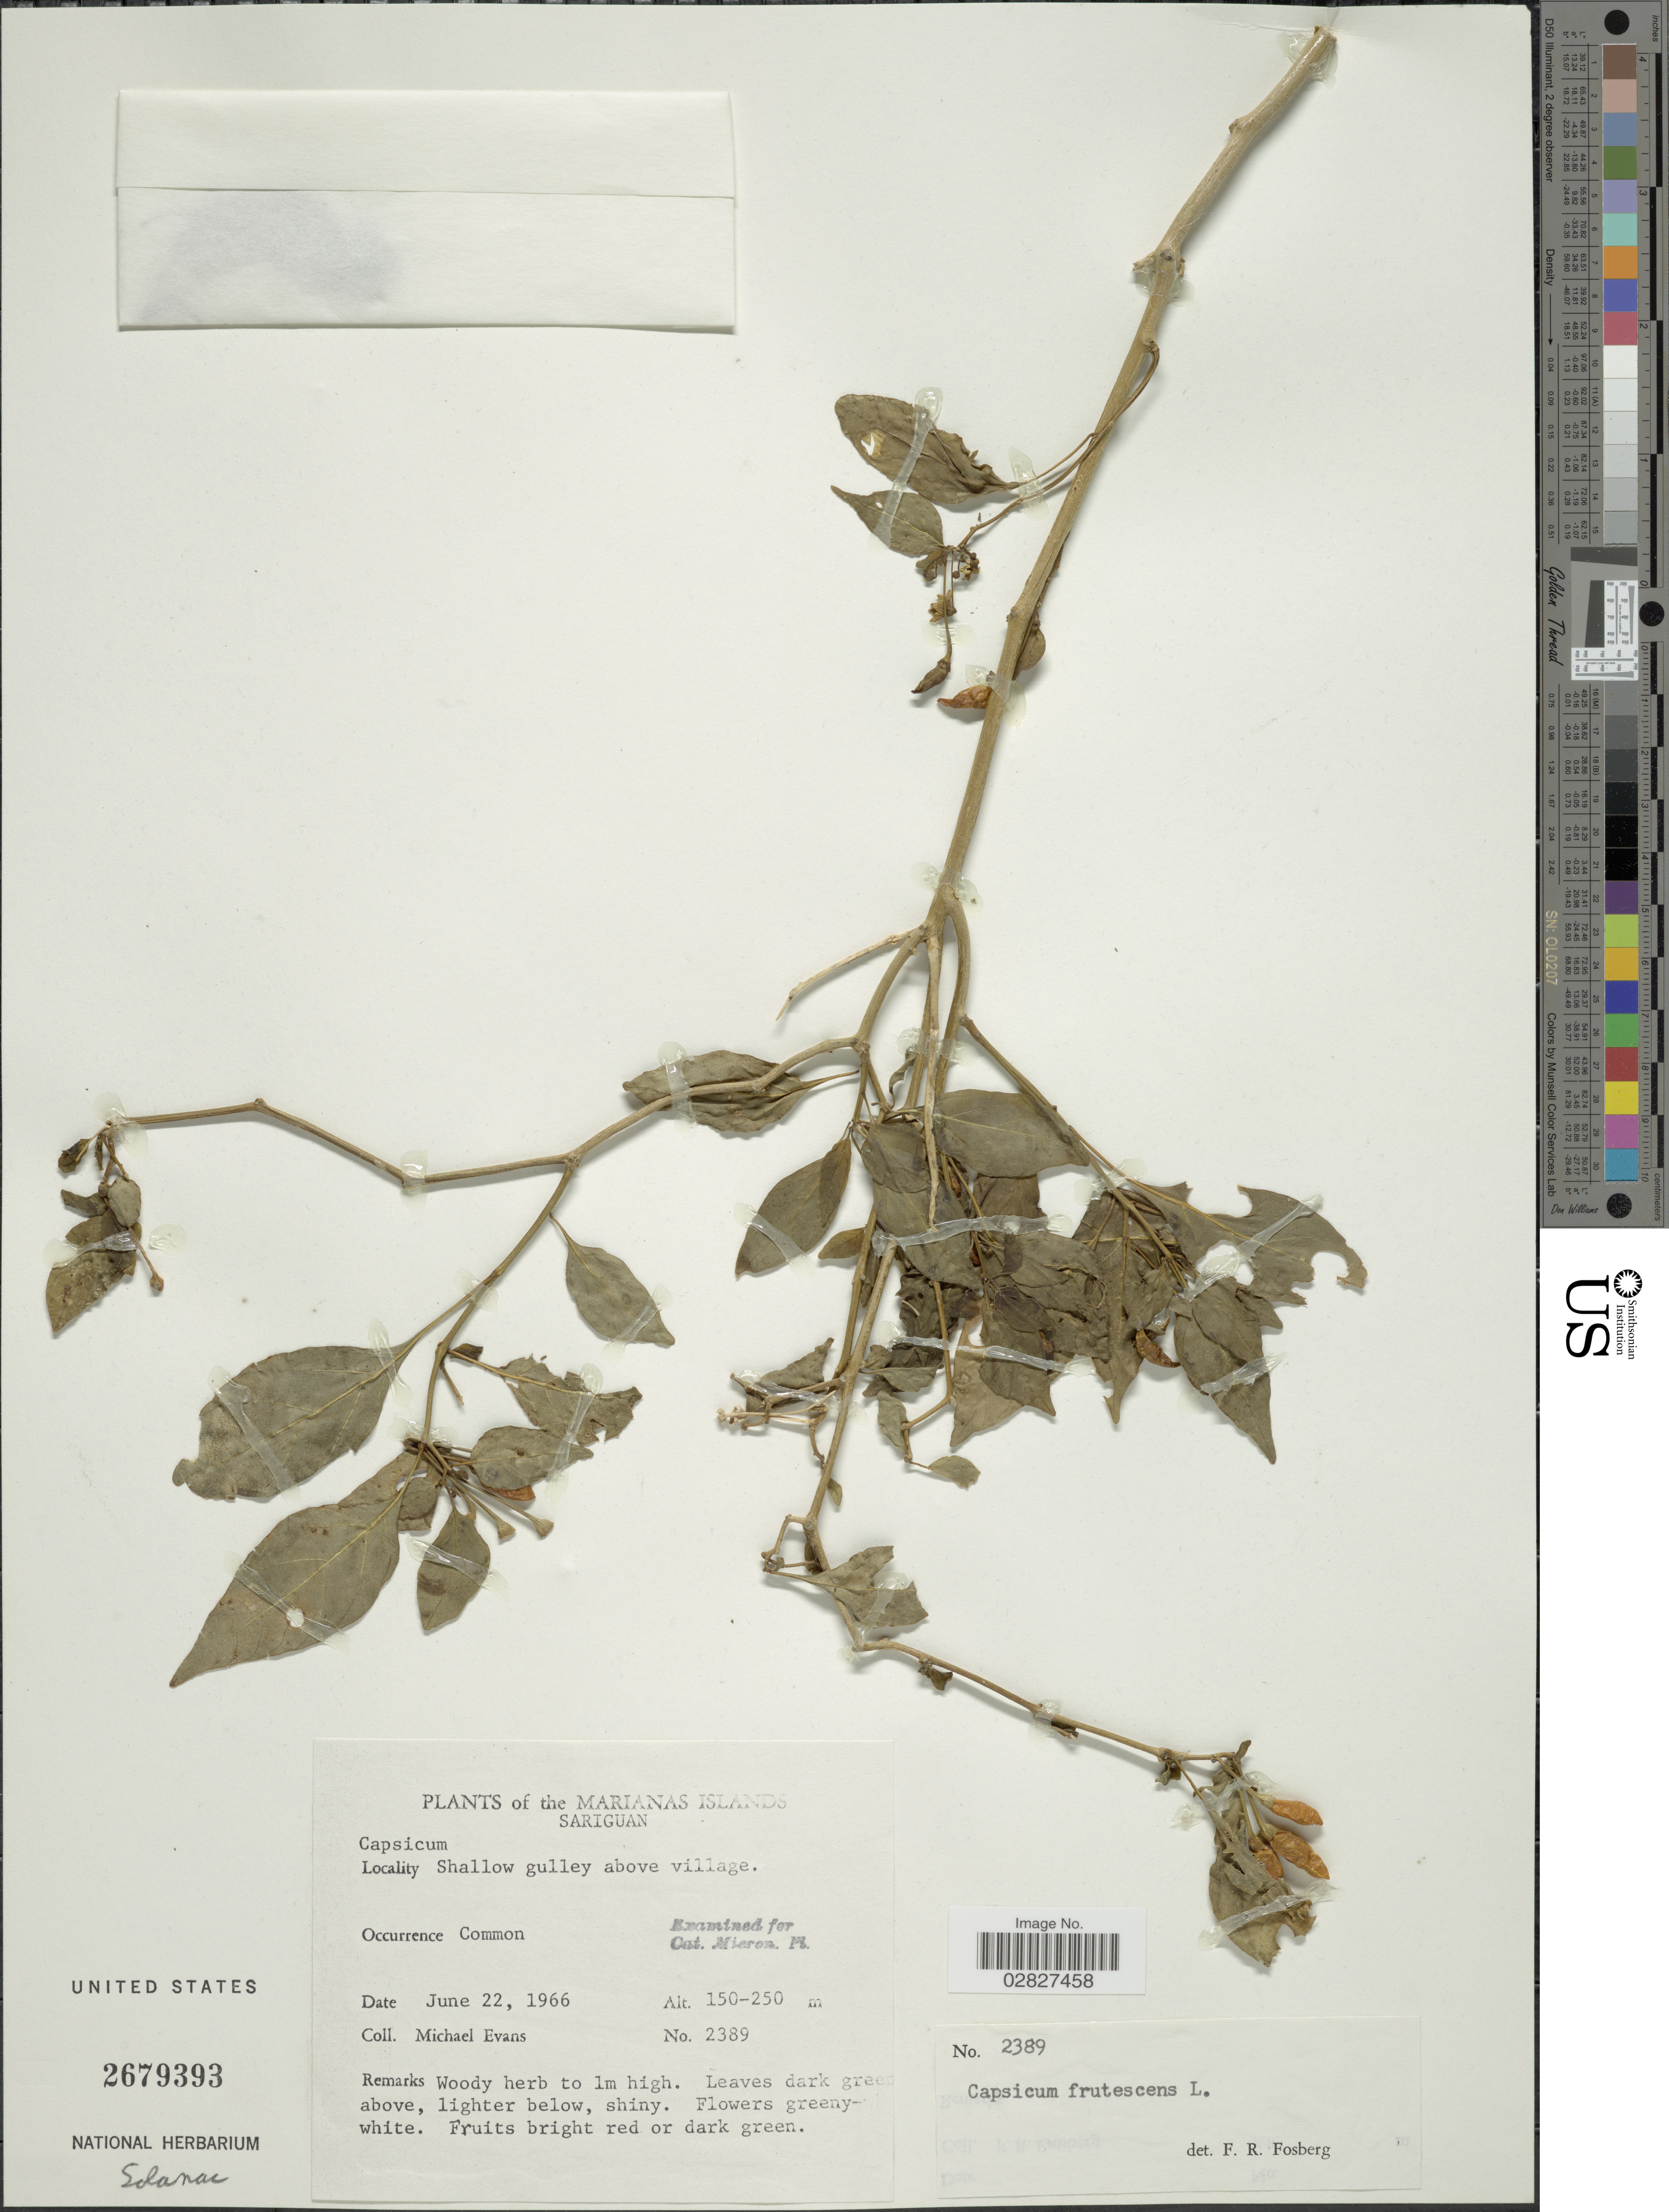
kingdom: Plantae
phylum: Tracheophyta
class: Magnoliopsida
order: Solanales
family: Solanaceae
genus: Capsicum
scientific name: Capsicum frutescens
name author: L.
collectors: M. Evans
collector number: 2389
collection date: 1966-06-22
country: Northern Mariana Islands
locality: Marianas Islands. Sariguan. Shallow gulley above village.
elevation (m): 150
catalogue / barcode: US 2679393